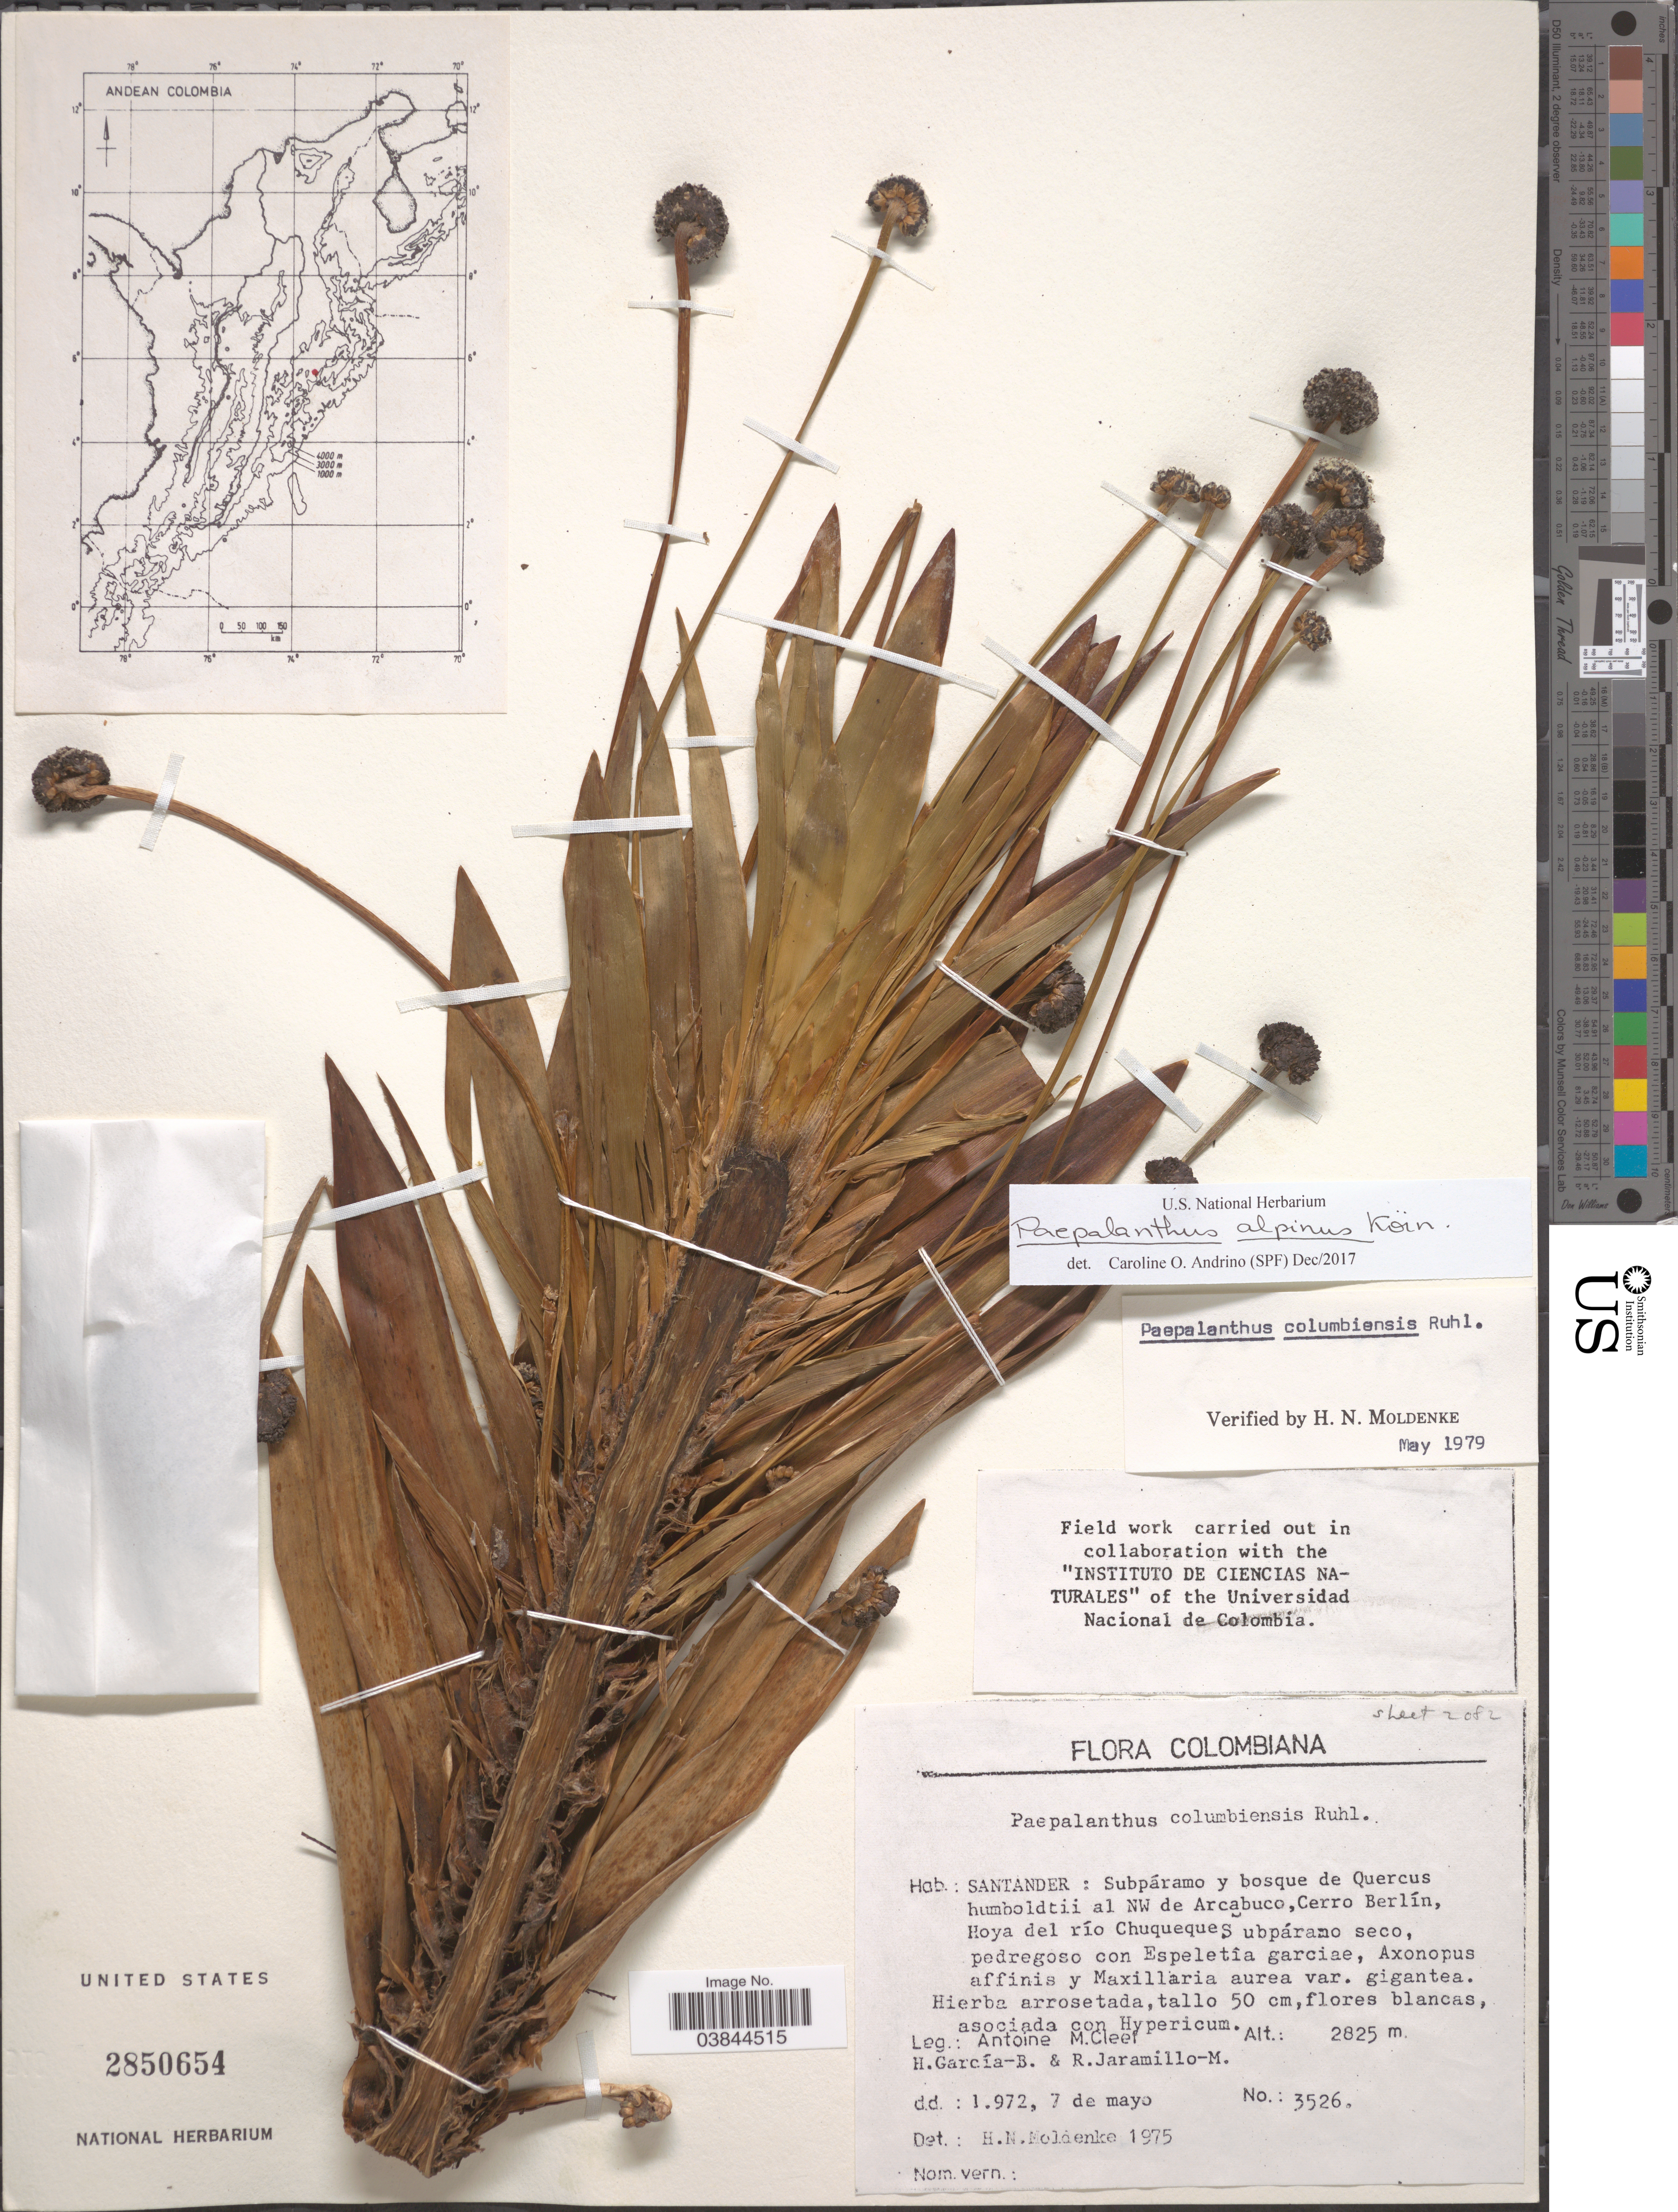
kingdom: Plantae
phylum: Tracheophyta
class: Liliopsida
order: Poales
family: Eriocaulaceae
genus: Paepalanthus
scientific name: Paepalanthus alpinus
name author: Körn.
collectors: A. M. Cleef, H. García B. & R. Jaramillo M.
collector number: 3526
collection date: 1972-05-07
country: Colombia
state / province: Santander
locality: Al NW de Arcabuco, Cerro Berlín, Hoya del río Chuqueque.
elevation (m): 2825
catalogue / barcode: US 2850654